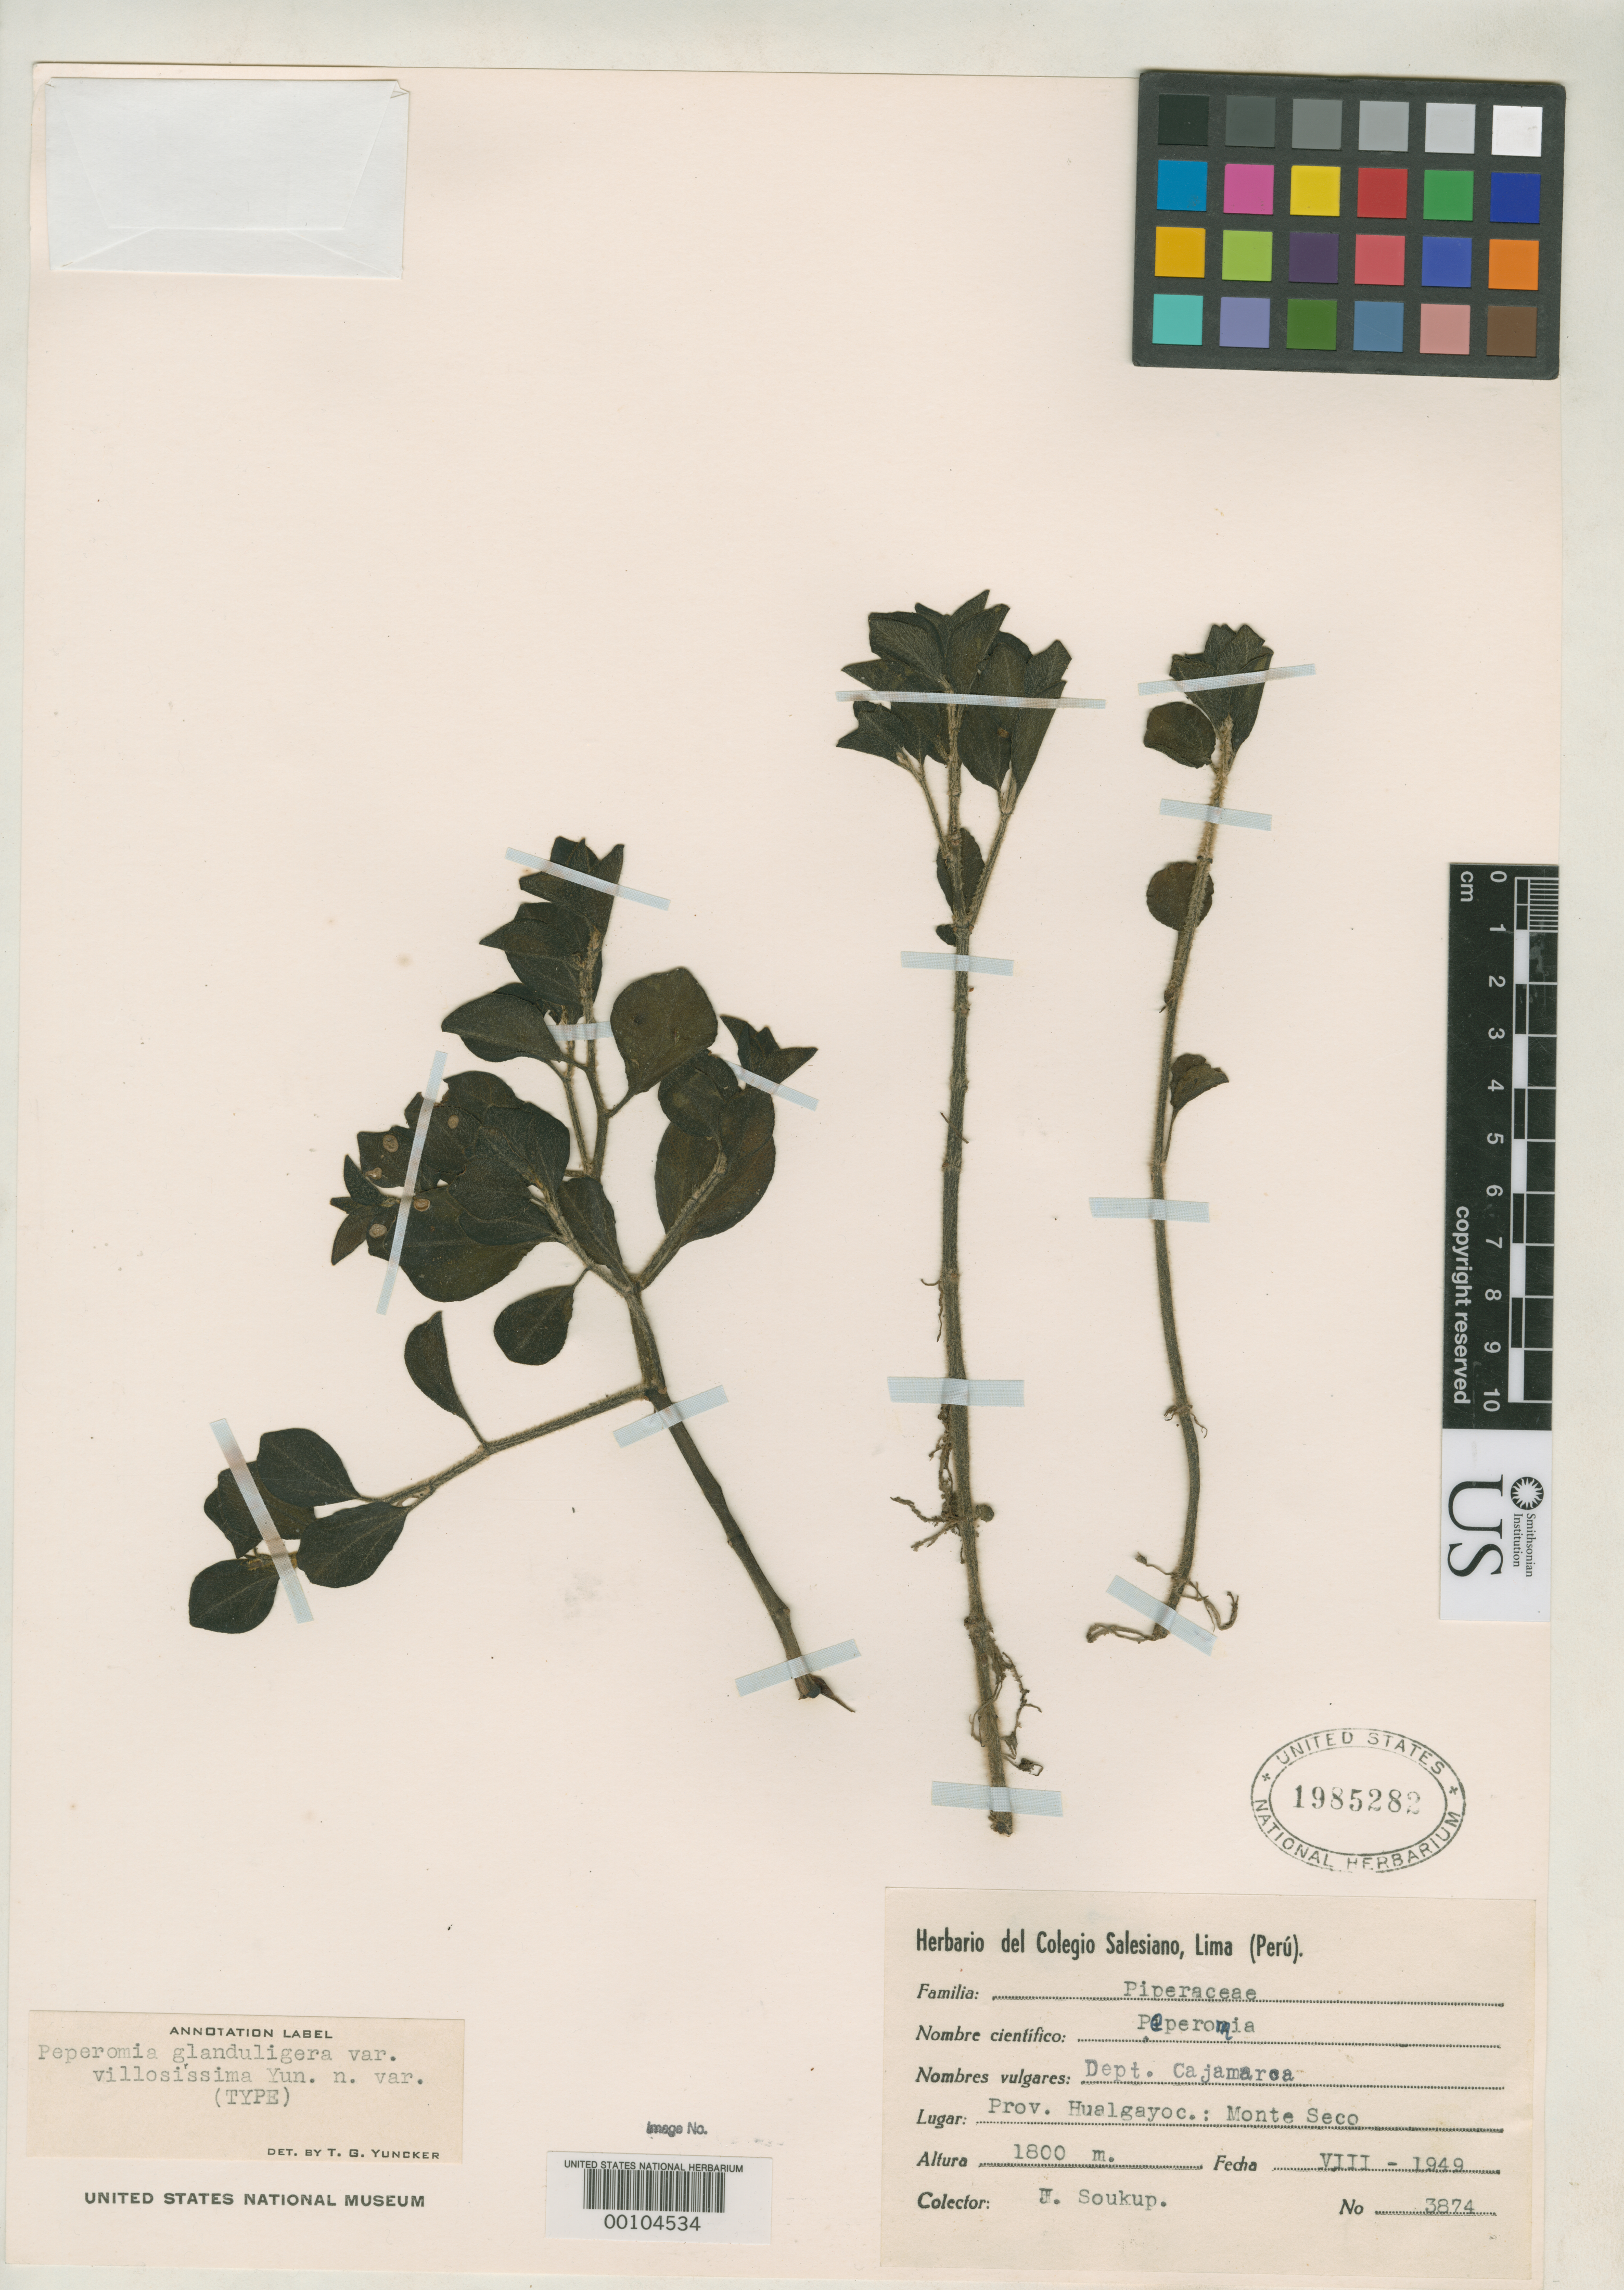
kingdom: Plantae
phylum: Tracheophyta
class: Magnoliopsida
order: Piperales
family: Piperaceae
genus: Peperomia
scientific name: Peperomia glanduligera var. villosissima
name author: Yunck.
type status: Holotype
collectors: J. J. Soukup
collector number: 3874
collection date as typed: Aug 1949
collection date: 1949-08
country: Peru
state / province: Cajamarca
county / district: Hualgayoc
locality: Monte Seco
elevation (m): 1800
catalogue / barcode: US 1985282